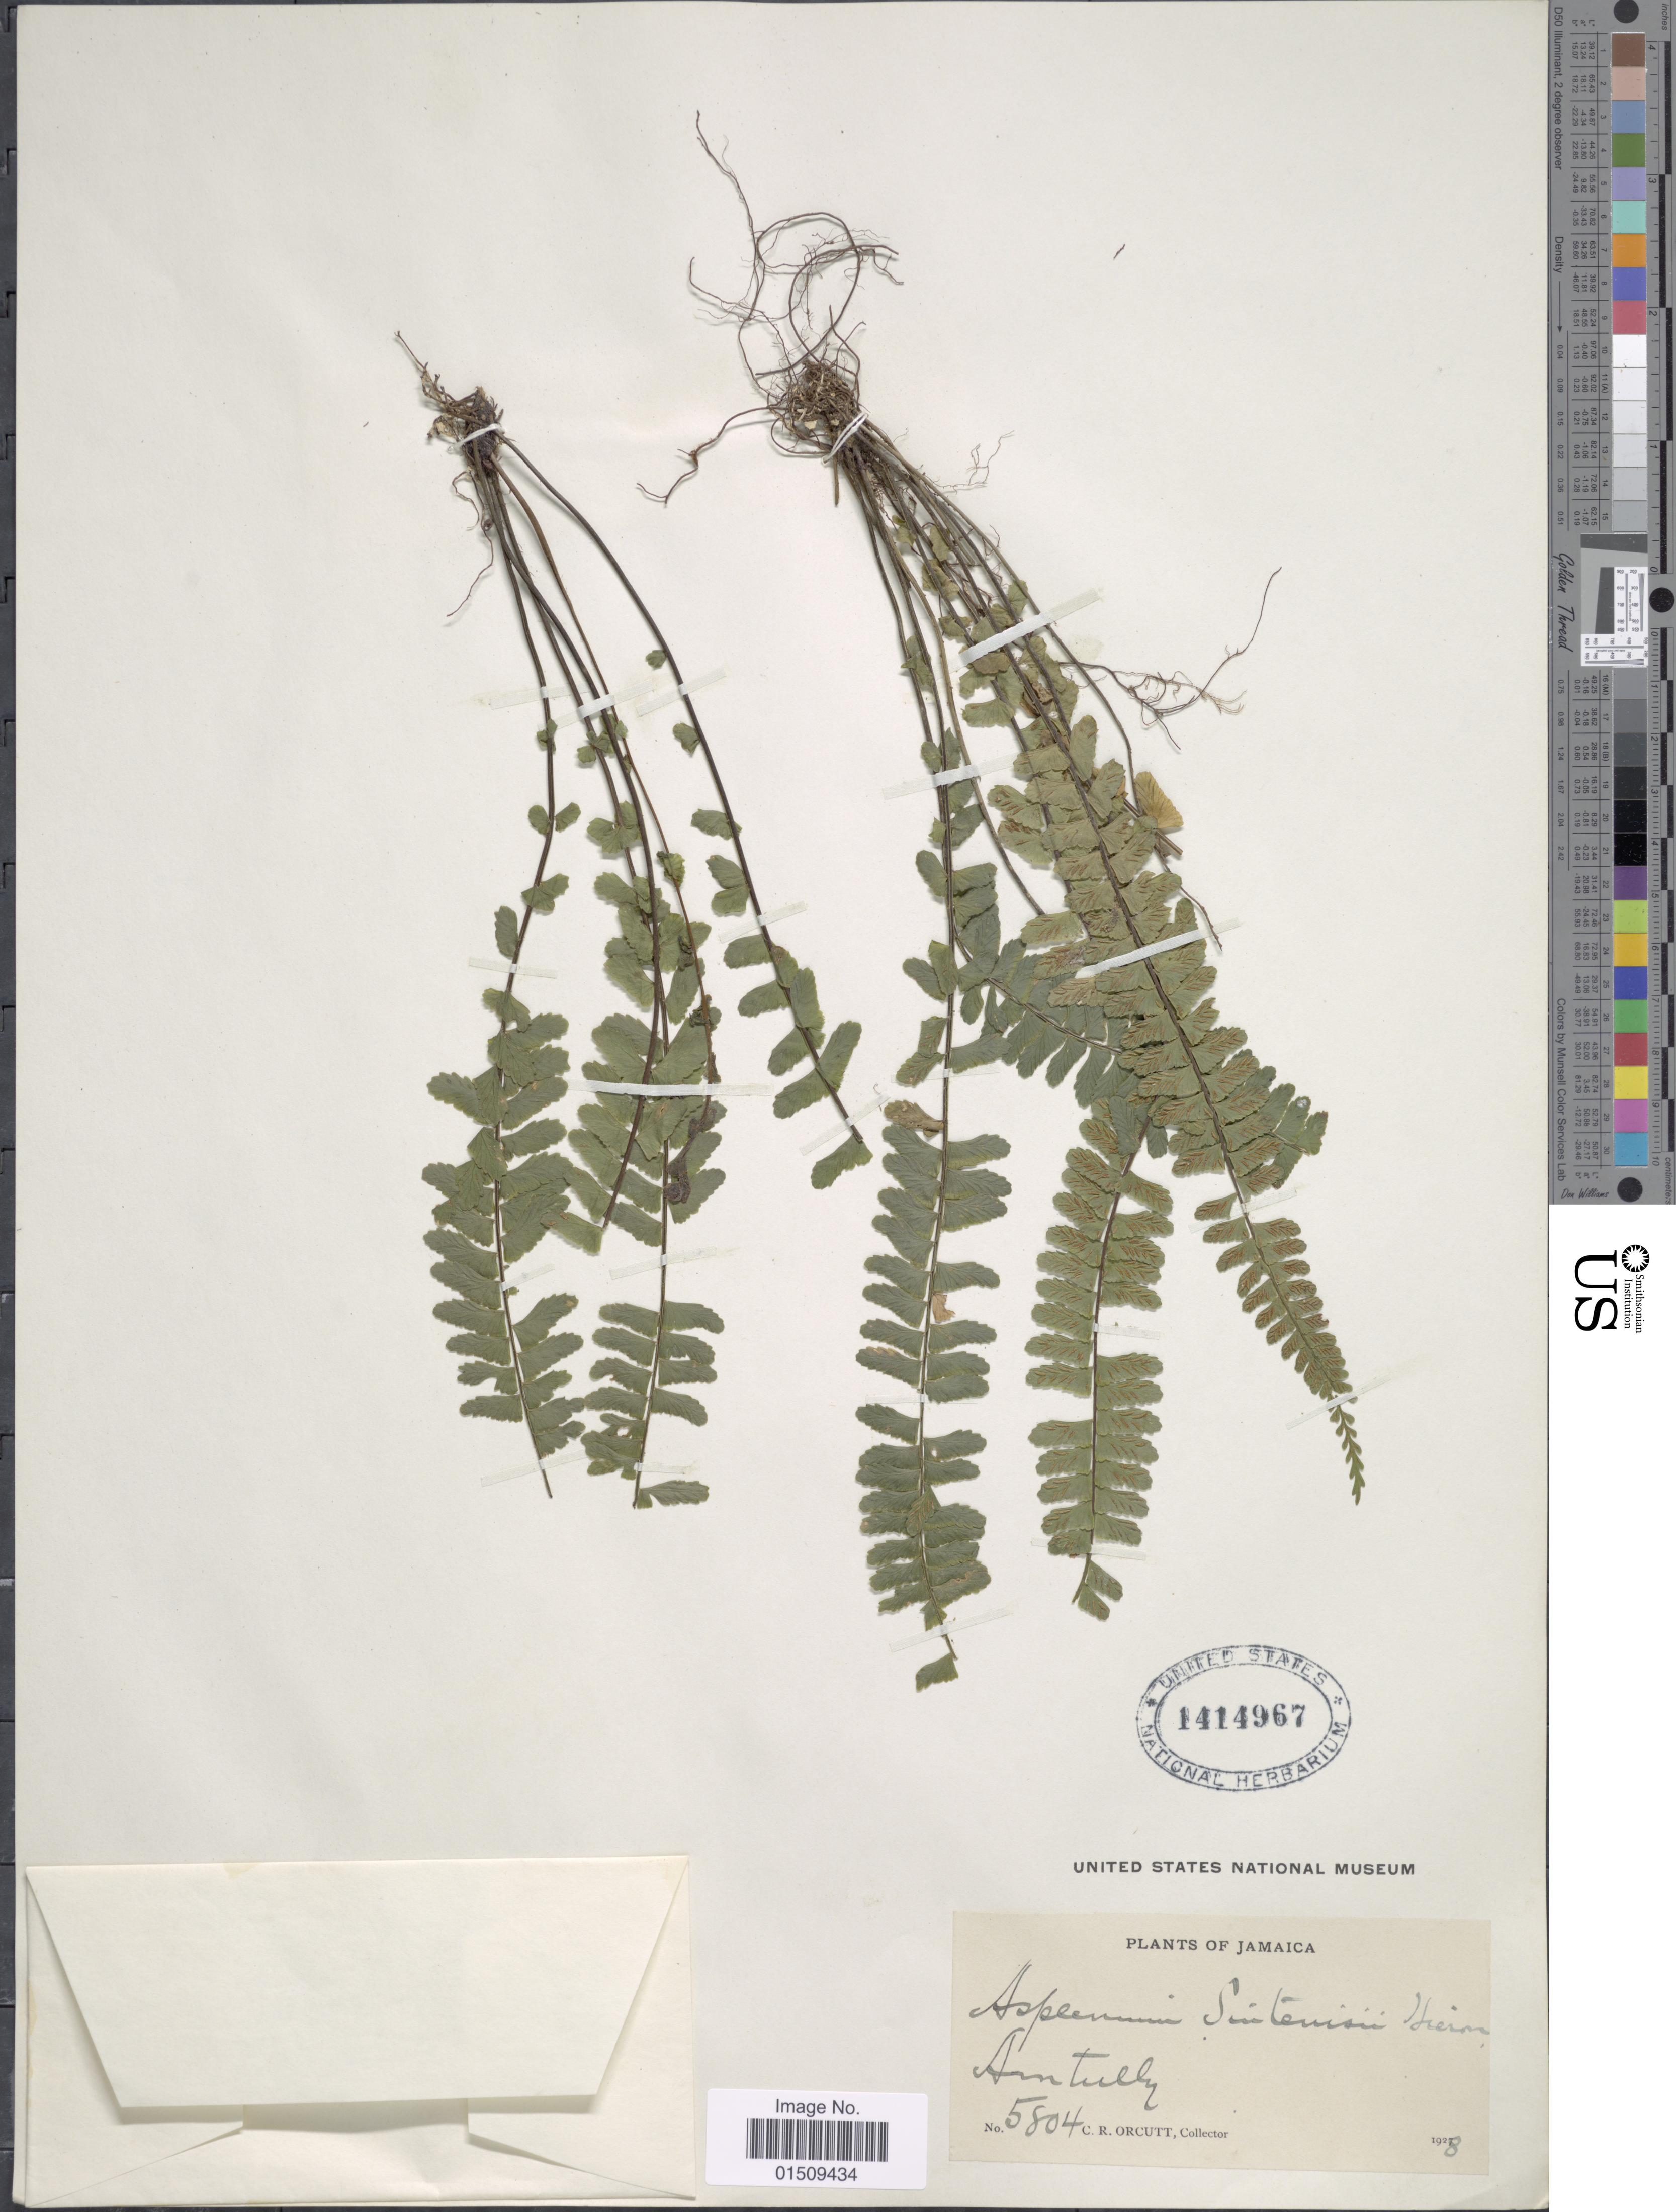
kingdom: Plantae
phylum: Tracheophyta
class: Polypodiopsida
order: Polypodiales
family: Aspleniaceae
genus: Asplenium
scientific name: Asplenium rhomboidale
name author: Desv.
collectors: C. R. Orcutt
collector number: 5804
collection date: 1928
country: Jamaica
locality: Airntully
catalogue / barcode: US 1414967